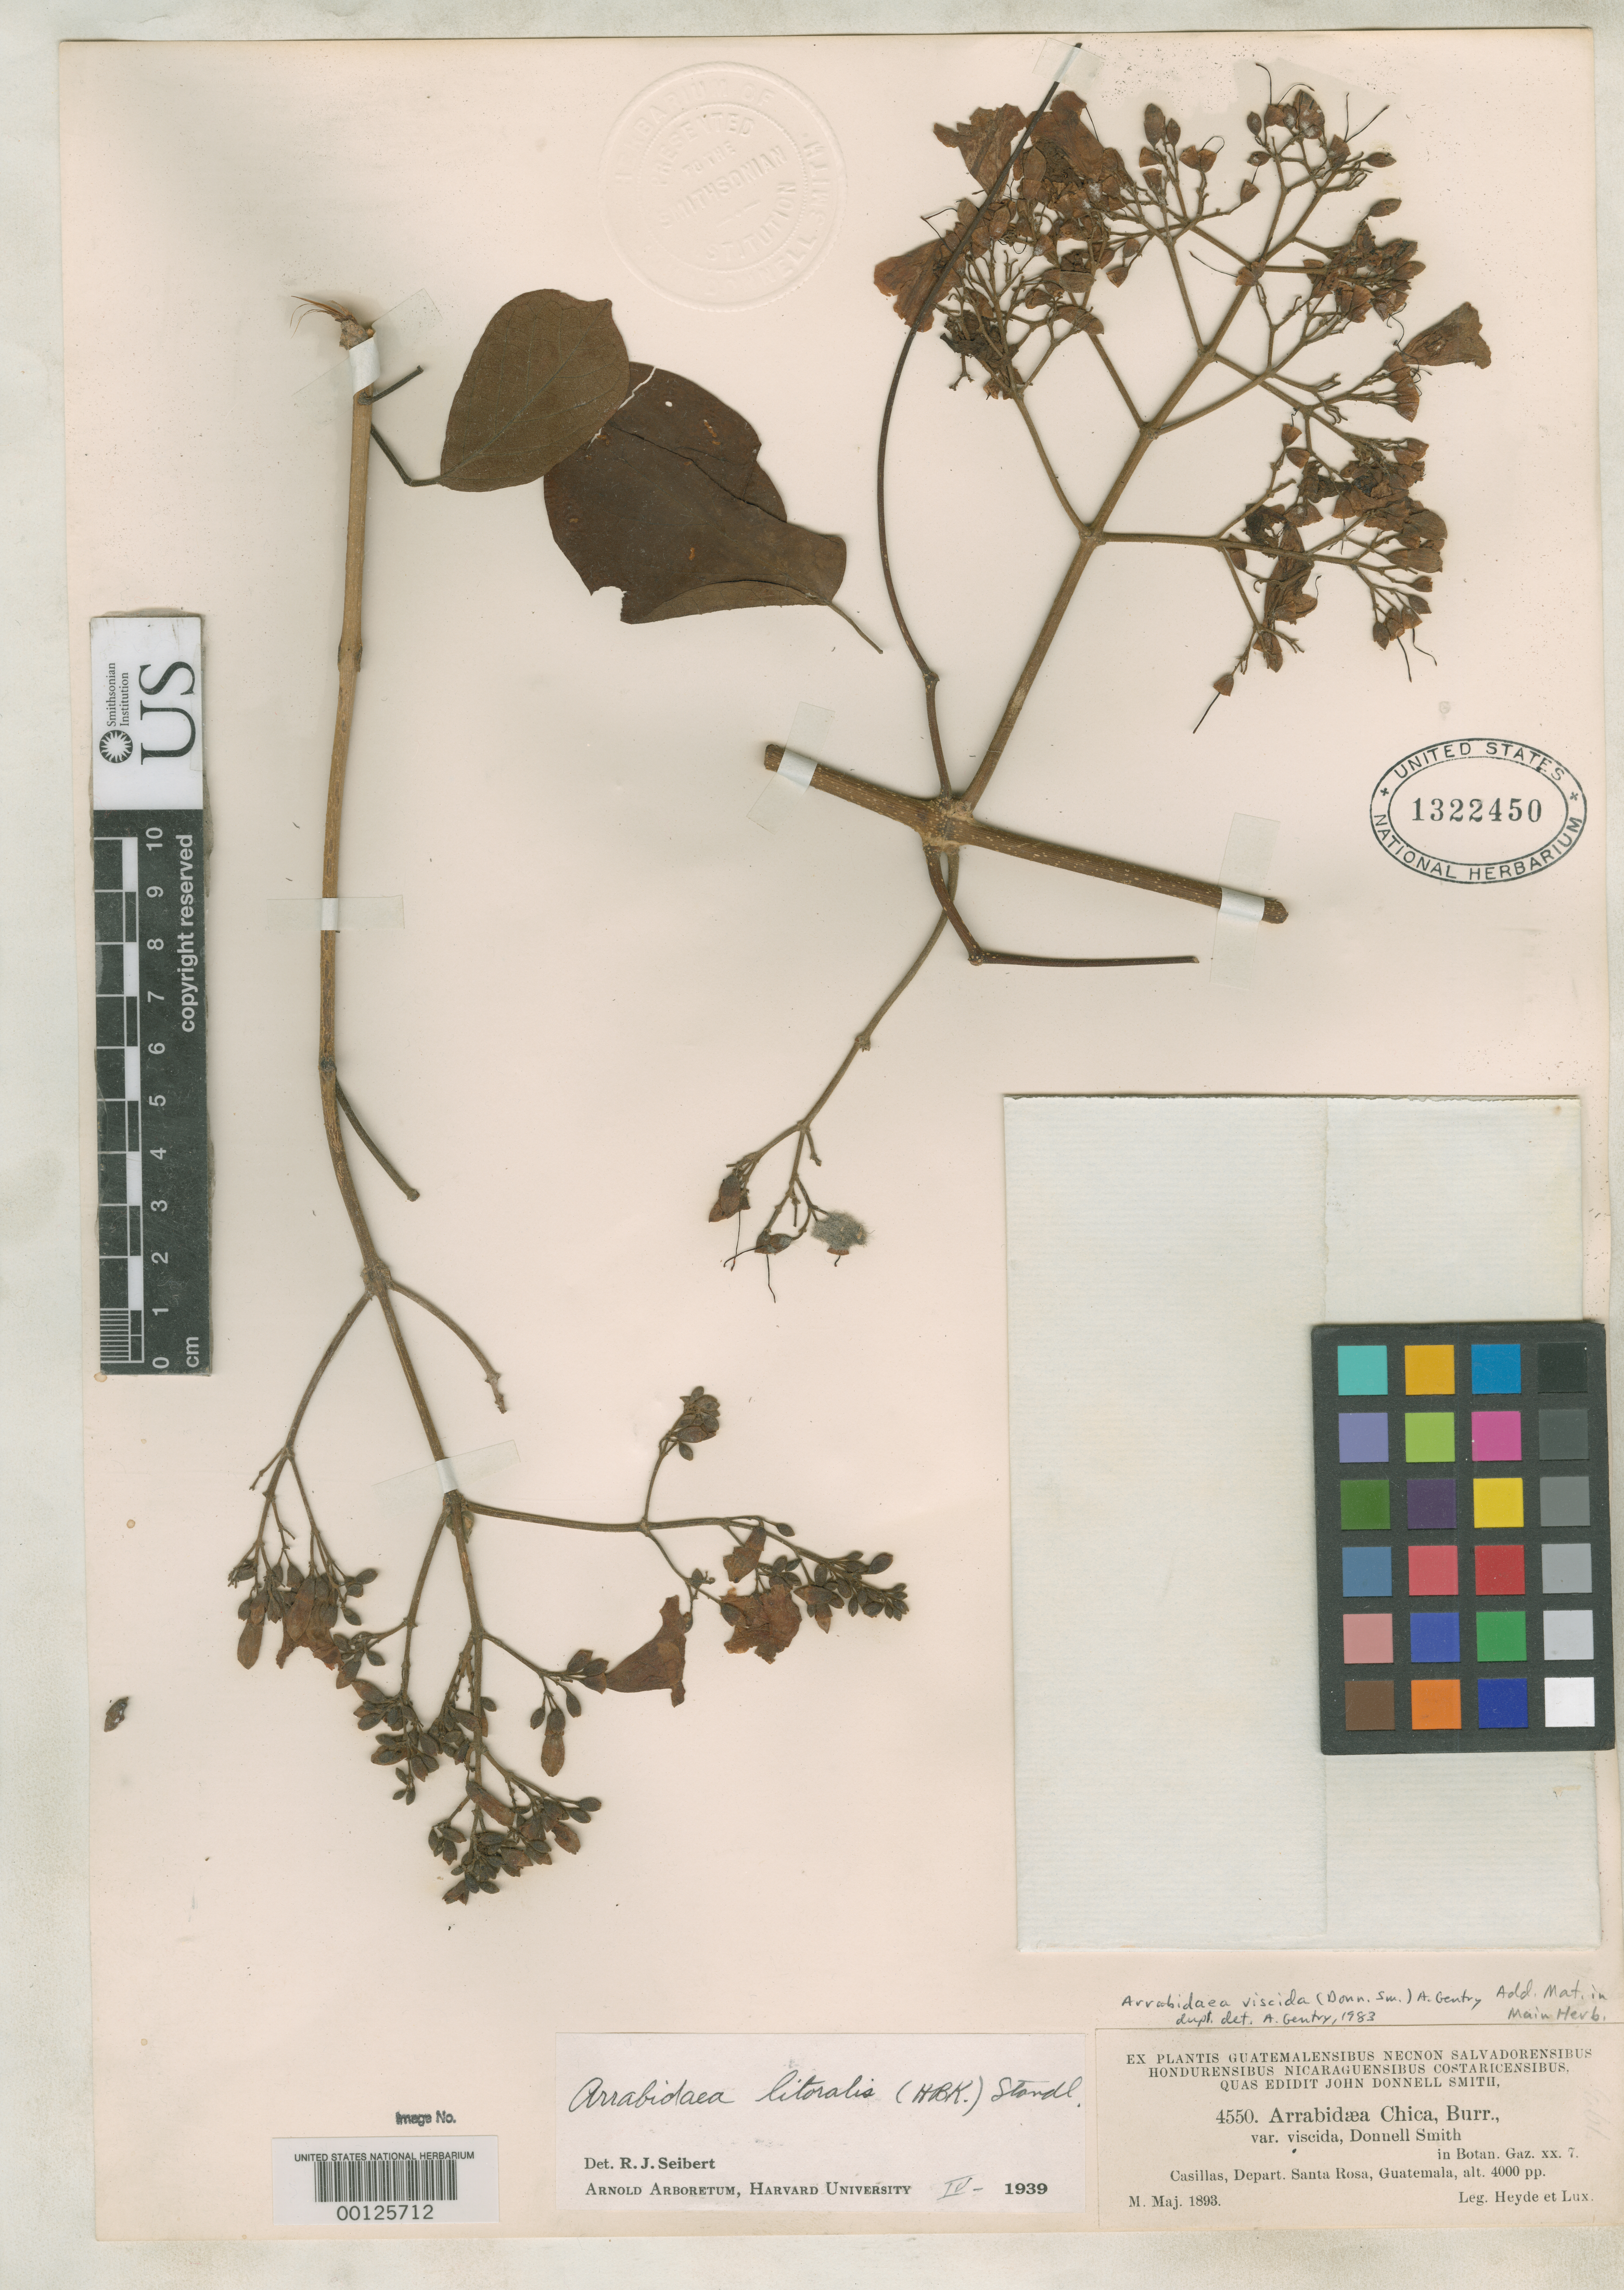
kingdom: Plantae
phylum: Tracheophyta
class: Magnoliopsida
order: Lamiales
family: Bignoniaceae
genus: Arrabidaea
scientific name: Arrabidaea chica var. viscida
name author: Donn. Sm.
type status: Type Collection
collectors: E. T. Heyde & E. Lux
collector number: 4550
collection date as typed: May 1893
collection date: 1893-05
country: Guatemala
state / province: Santa Rosa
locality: Casillas.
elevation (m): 1219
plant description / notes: One of two US duplicates of this collection ex John Donnell Smith herbarium (USNH 1322450, 1322451), neither sheet clearly the holotype.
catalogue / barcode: US 1322450